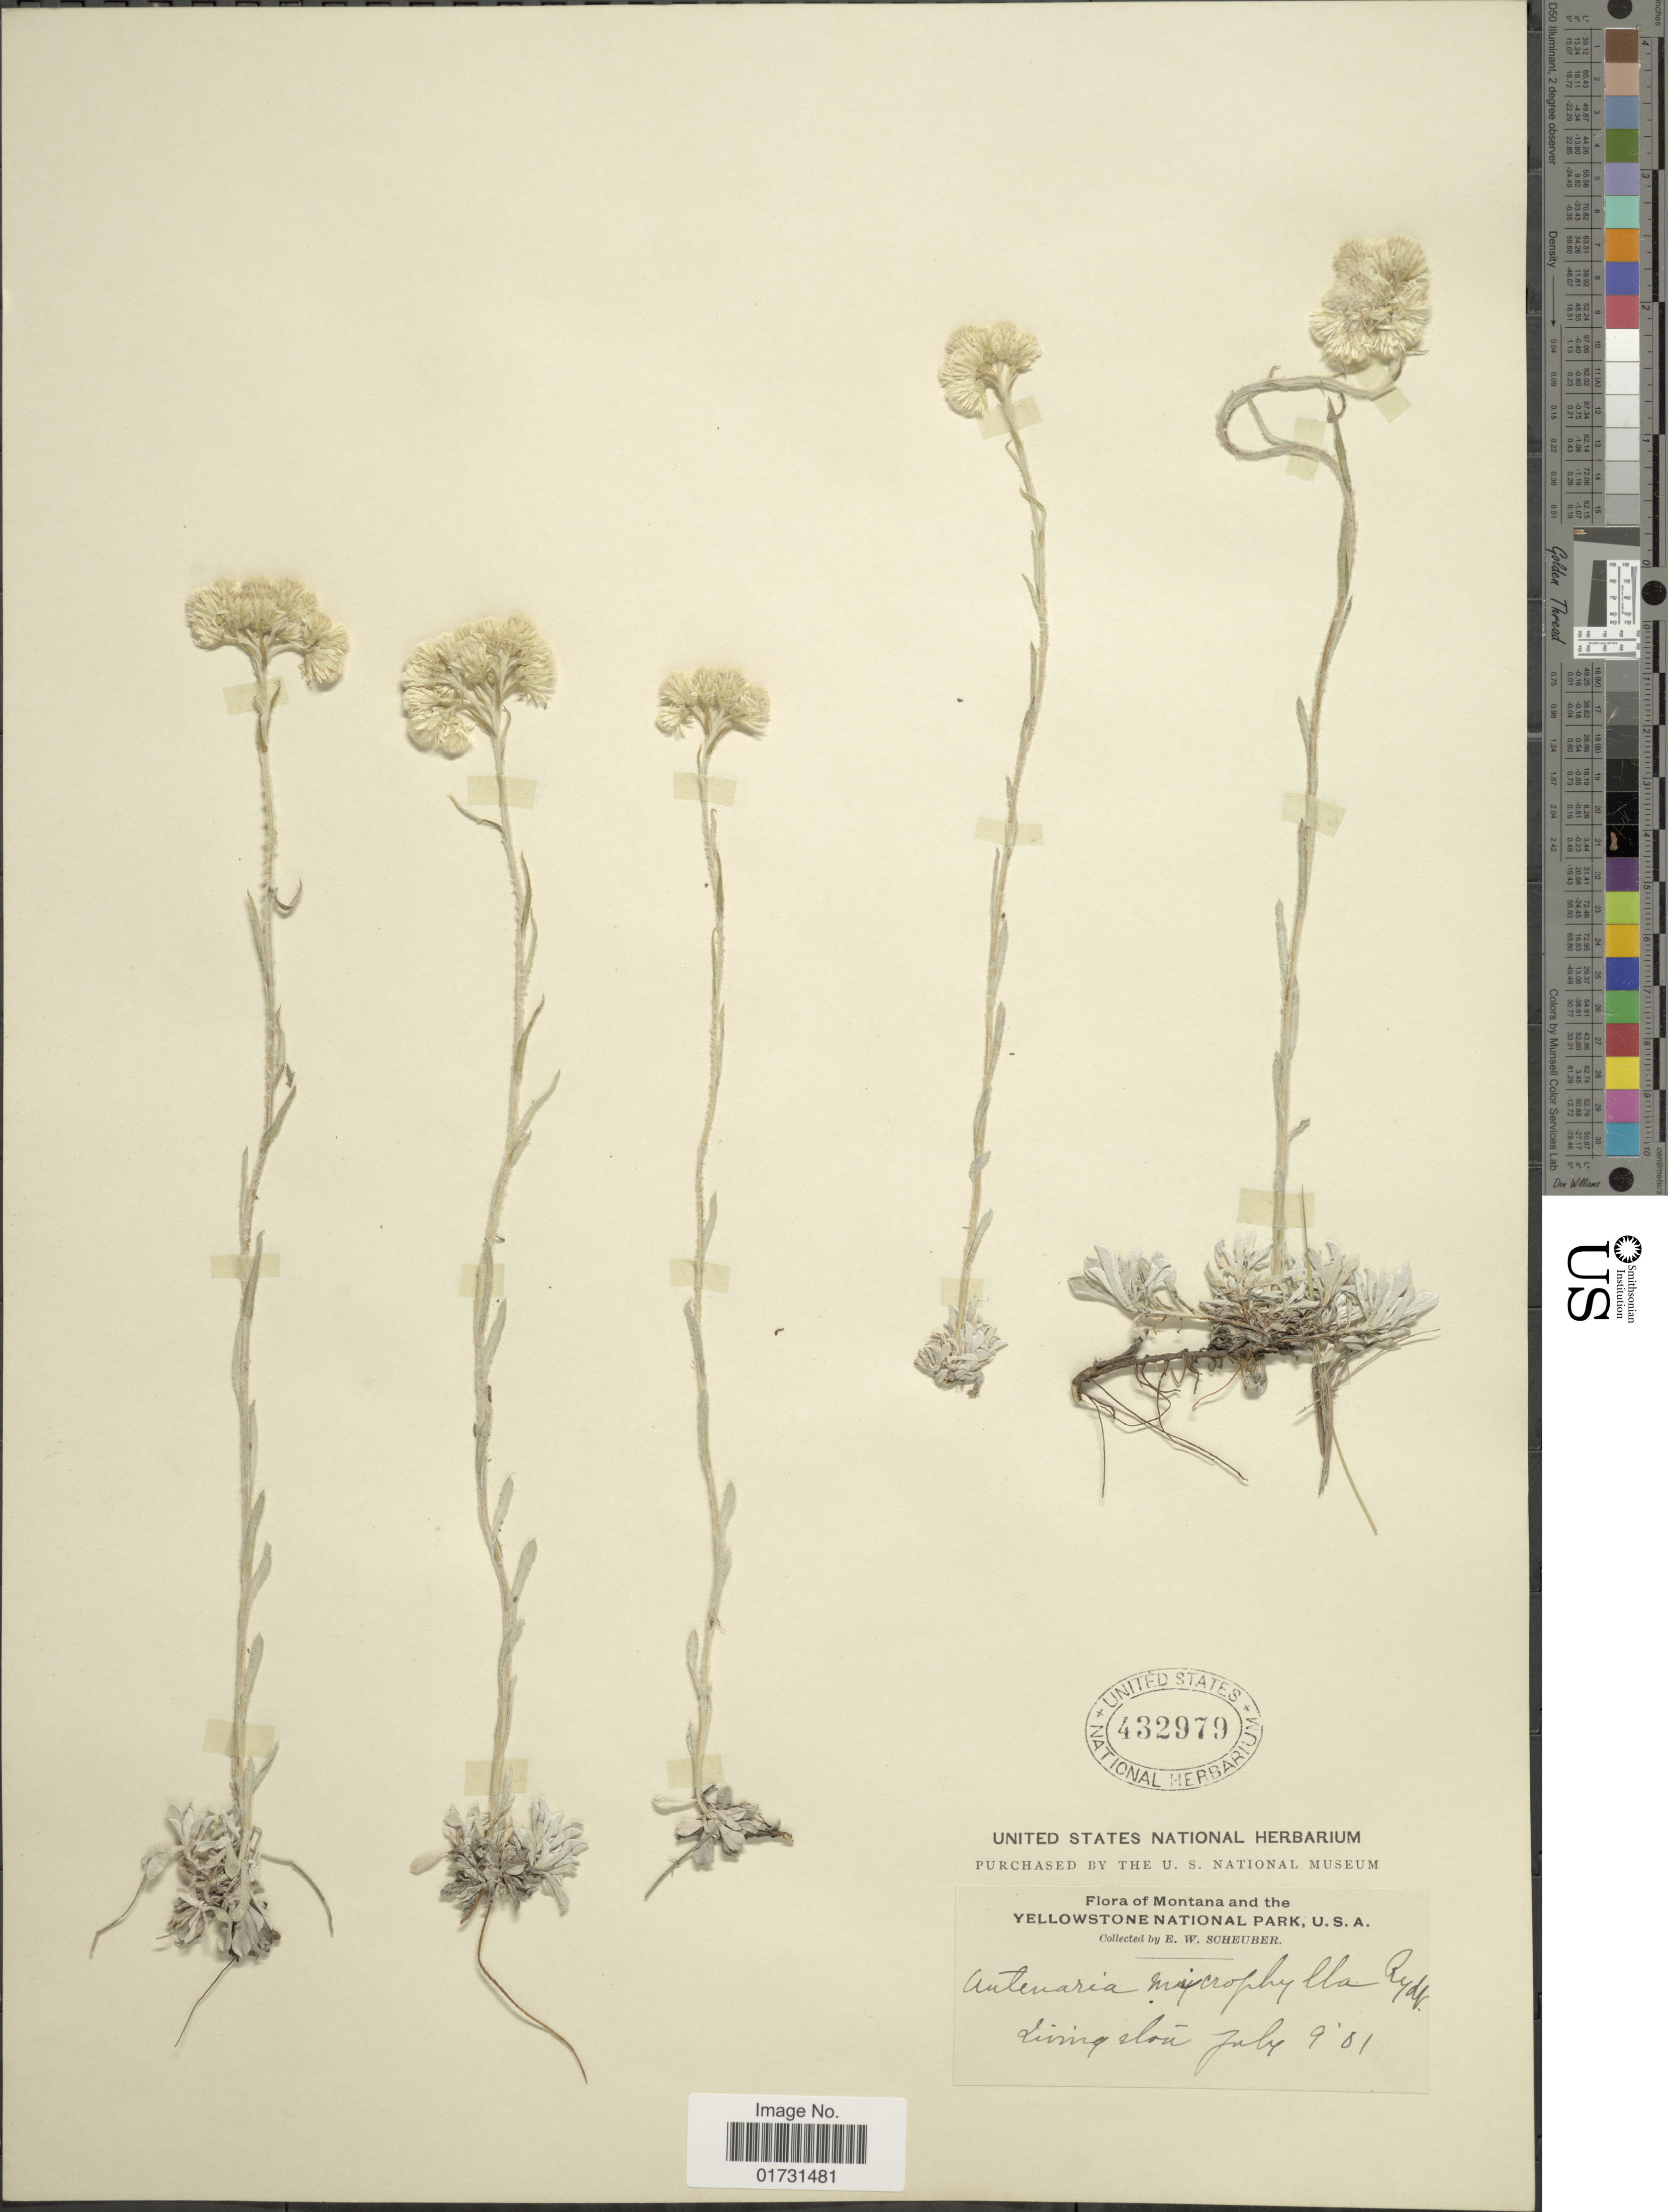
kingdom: Plantae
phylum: Tracheophyta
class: Magnoliopsida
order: Asterales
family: Asteraceae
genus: Antennaria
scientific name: Antennaria microphylla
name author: Rydb.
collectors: E. Scheuber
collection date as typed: Transcribed d/m/y: 9/7/1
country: United States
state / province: Montana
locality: Livingston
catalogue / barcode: US 432979